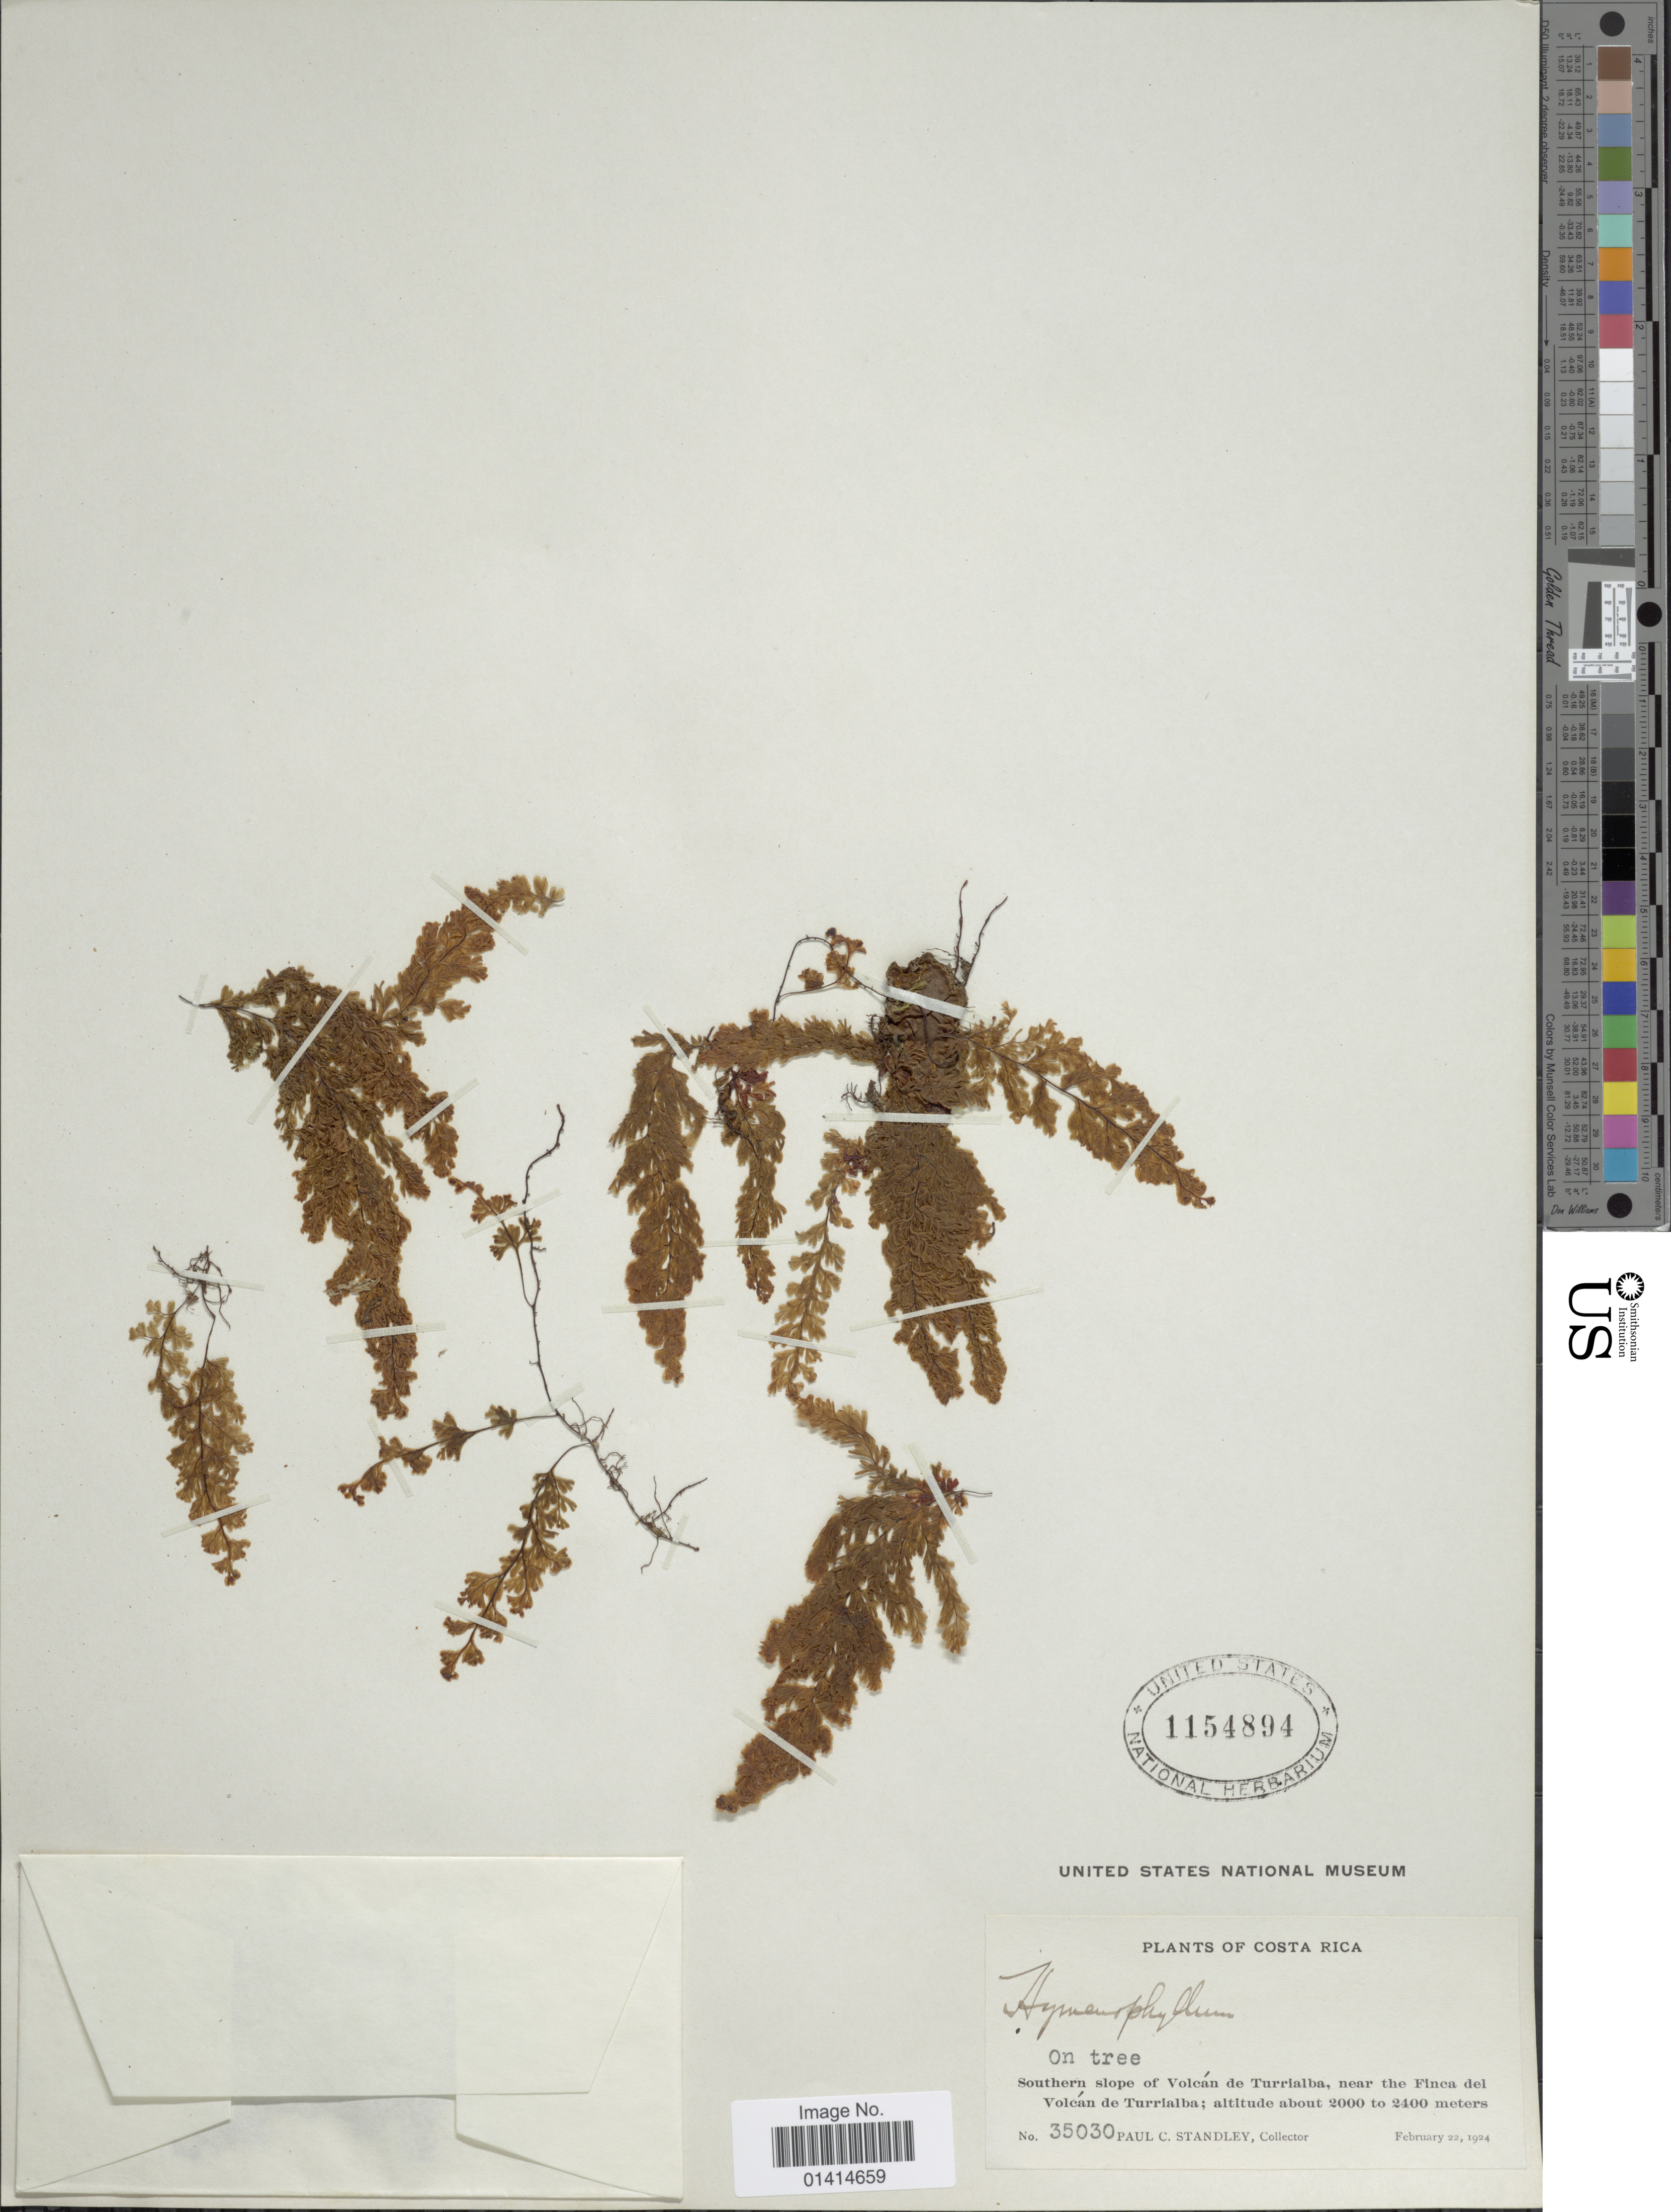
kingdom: Plantae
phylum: Tracheophyta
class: Polypodiopsida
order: Hymenophyllales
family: Hymenophyllaceae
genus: Hymenophyllum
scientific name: Hymenophyllum undulatum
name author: (Sw.) Sw.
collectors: P. C. Standley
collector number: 35030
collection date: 1924-02-22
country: Costa Rica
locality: Southern slope of Volcán de Turrialba, near the Finca del Volcán de Turialba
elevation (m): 2000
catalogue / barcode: US 1154894